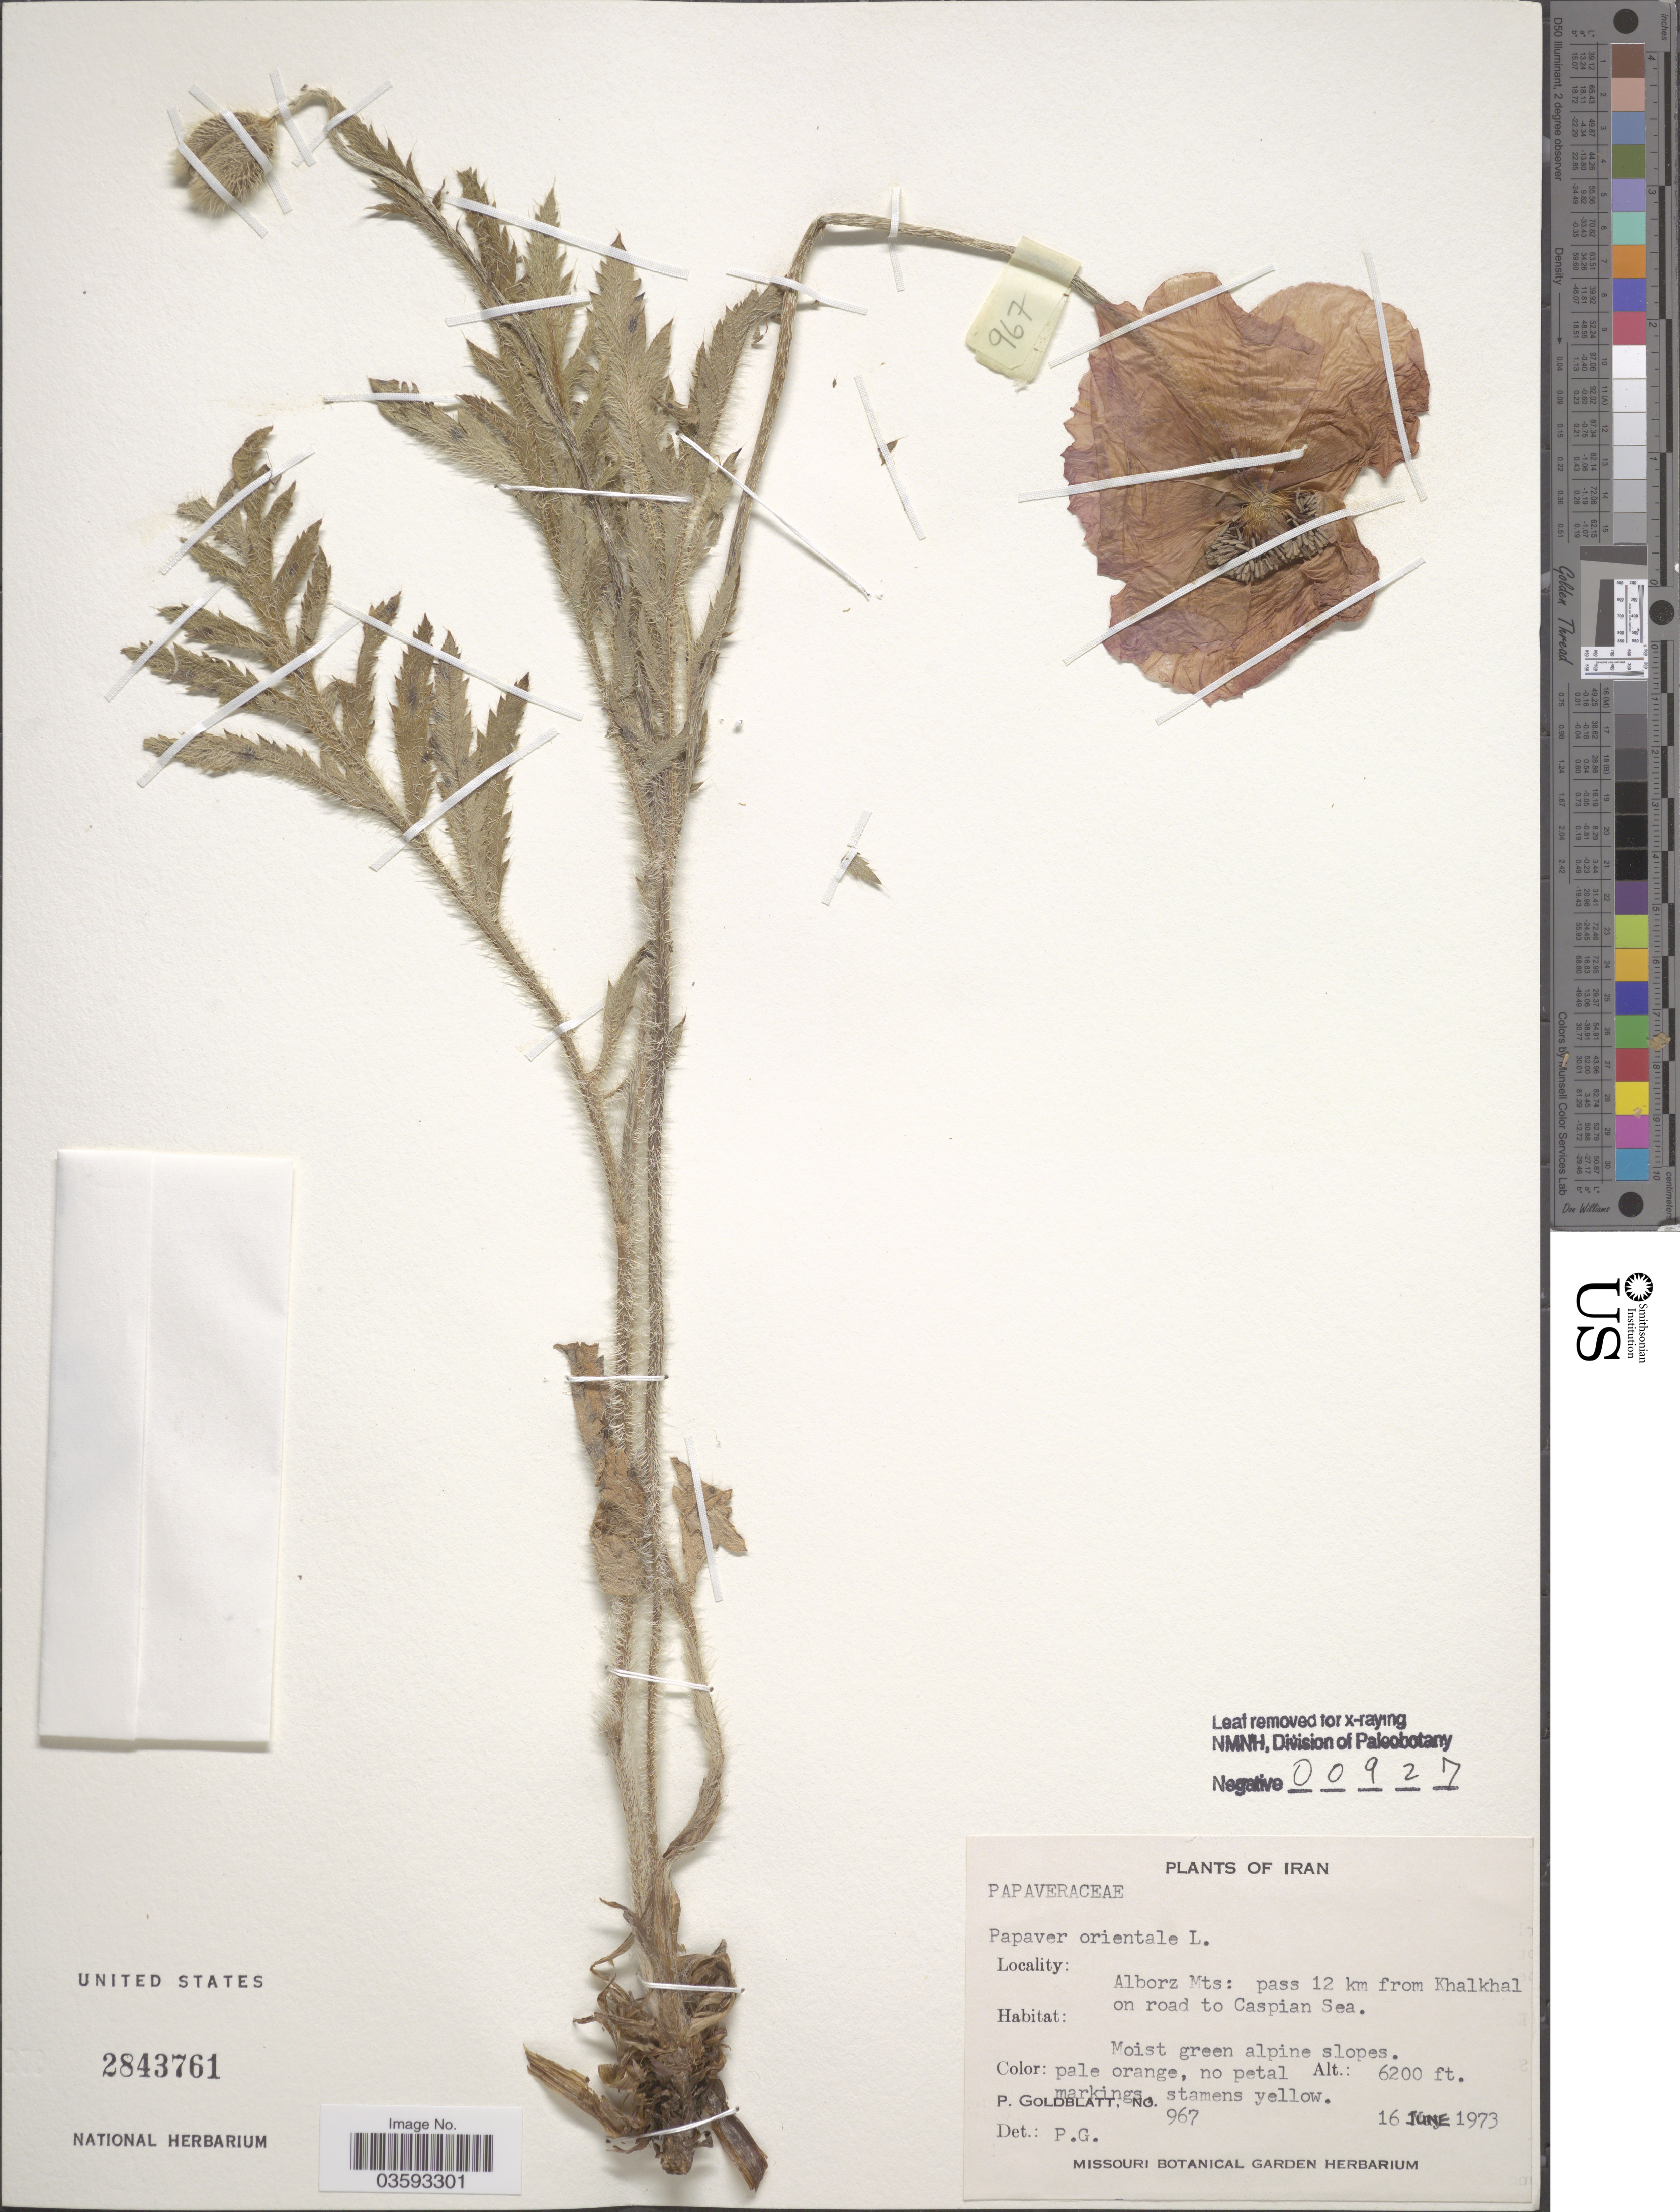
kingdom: Plantae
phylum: Tracheophyta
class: Magnoliopsida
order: Ranunculales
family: Papaveraceae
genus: Papaver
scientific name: Papaver orientale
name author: L.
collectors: P. Goldblatt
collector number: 967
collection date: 1973-06-16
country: Iran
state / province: Alborz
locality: Alborz Mts: pass 12 km from Khalkhal on road to Caspian Sea.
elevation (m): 1890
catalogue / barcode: US 2843761